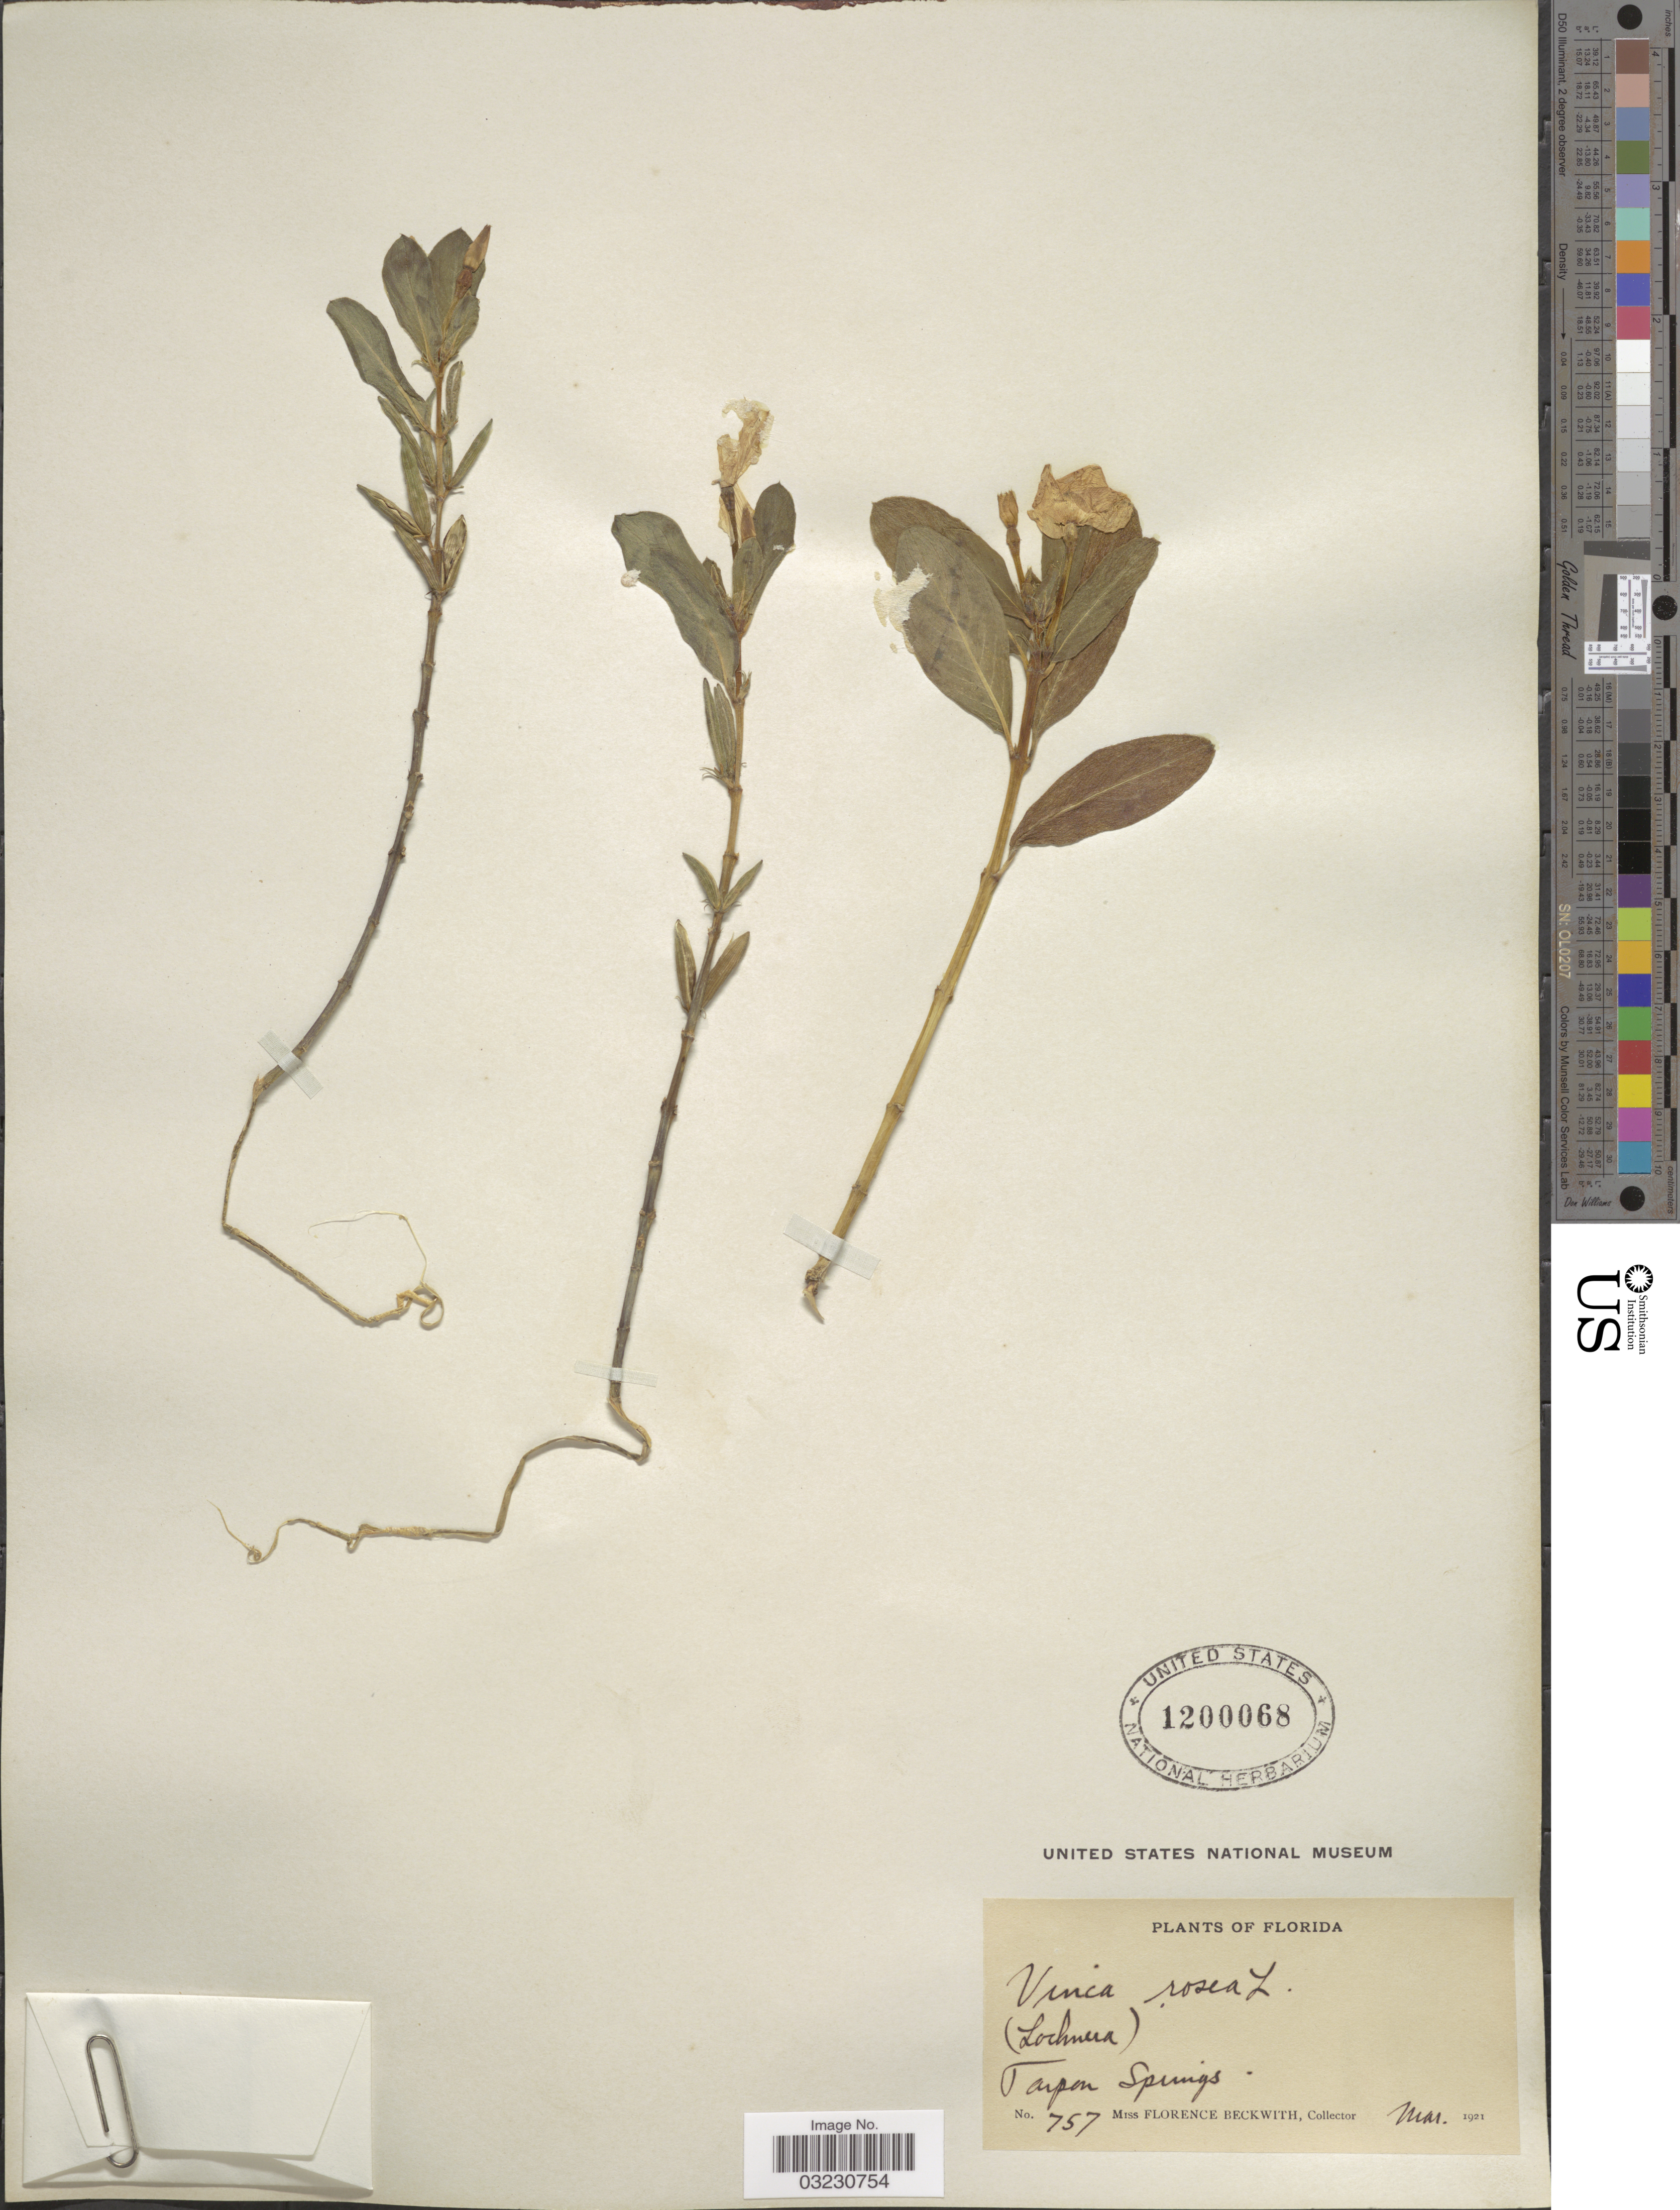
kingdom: Plantae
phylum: Tracheophyta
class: Magnoliopsida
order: Gentianales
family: Apocynaceae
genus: Catharanthus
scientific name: Catharanthus roseus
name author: (L.) G. Don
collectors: F. Beckwith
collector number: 757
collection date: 1921-03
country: United States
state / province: Florida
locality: Tarpon Springs.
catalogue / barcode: US 1200068